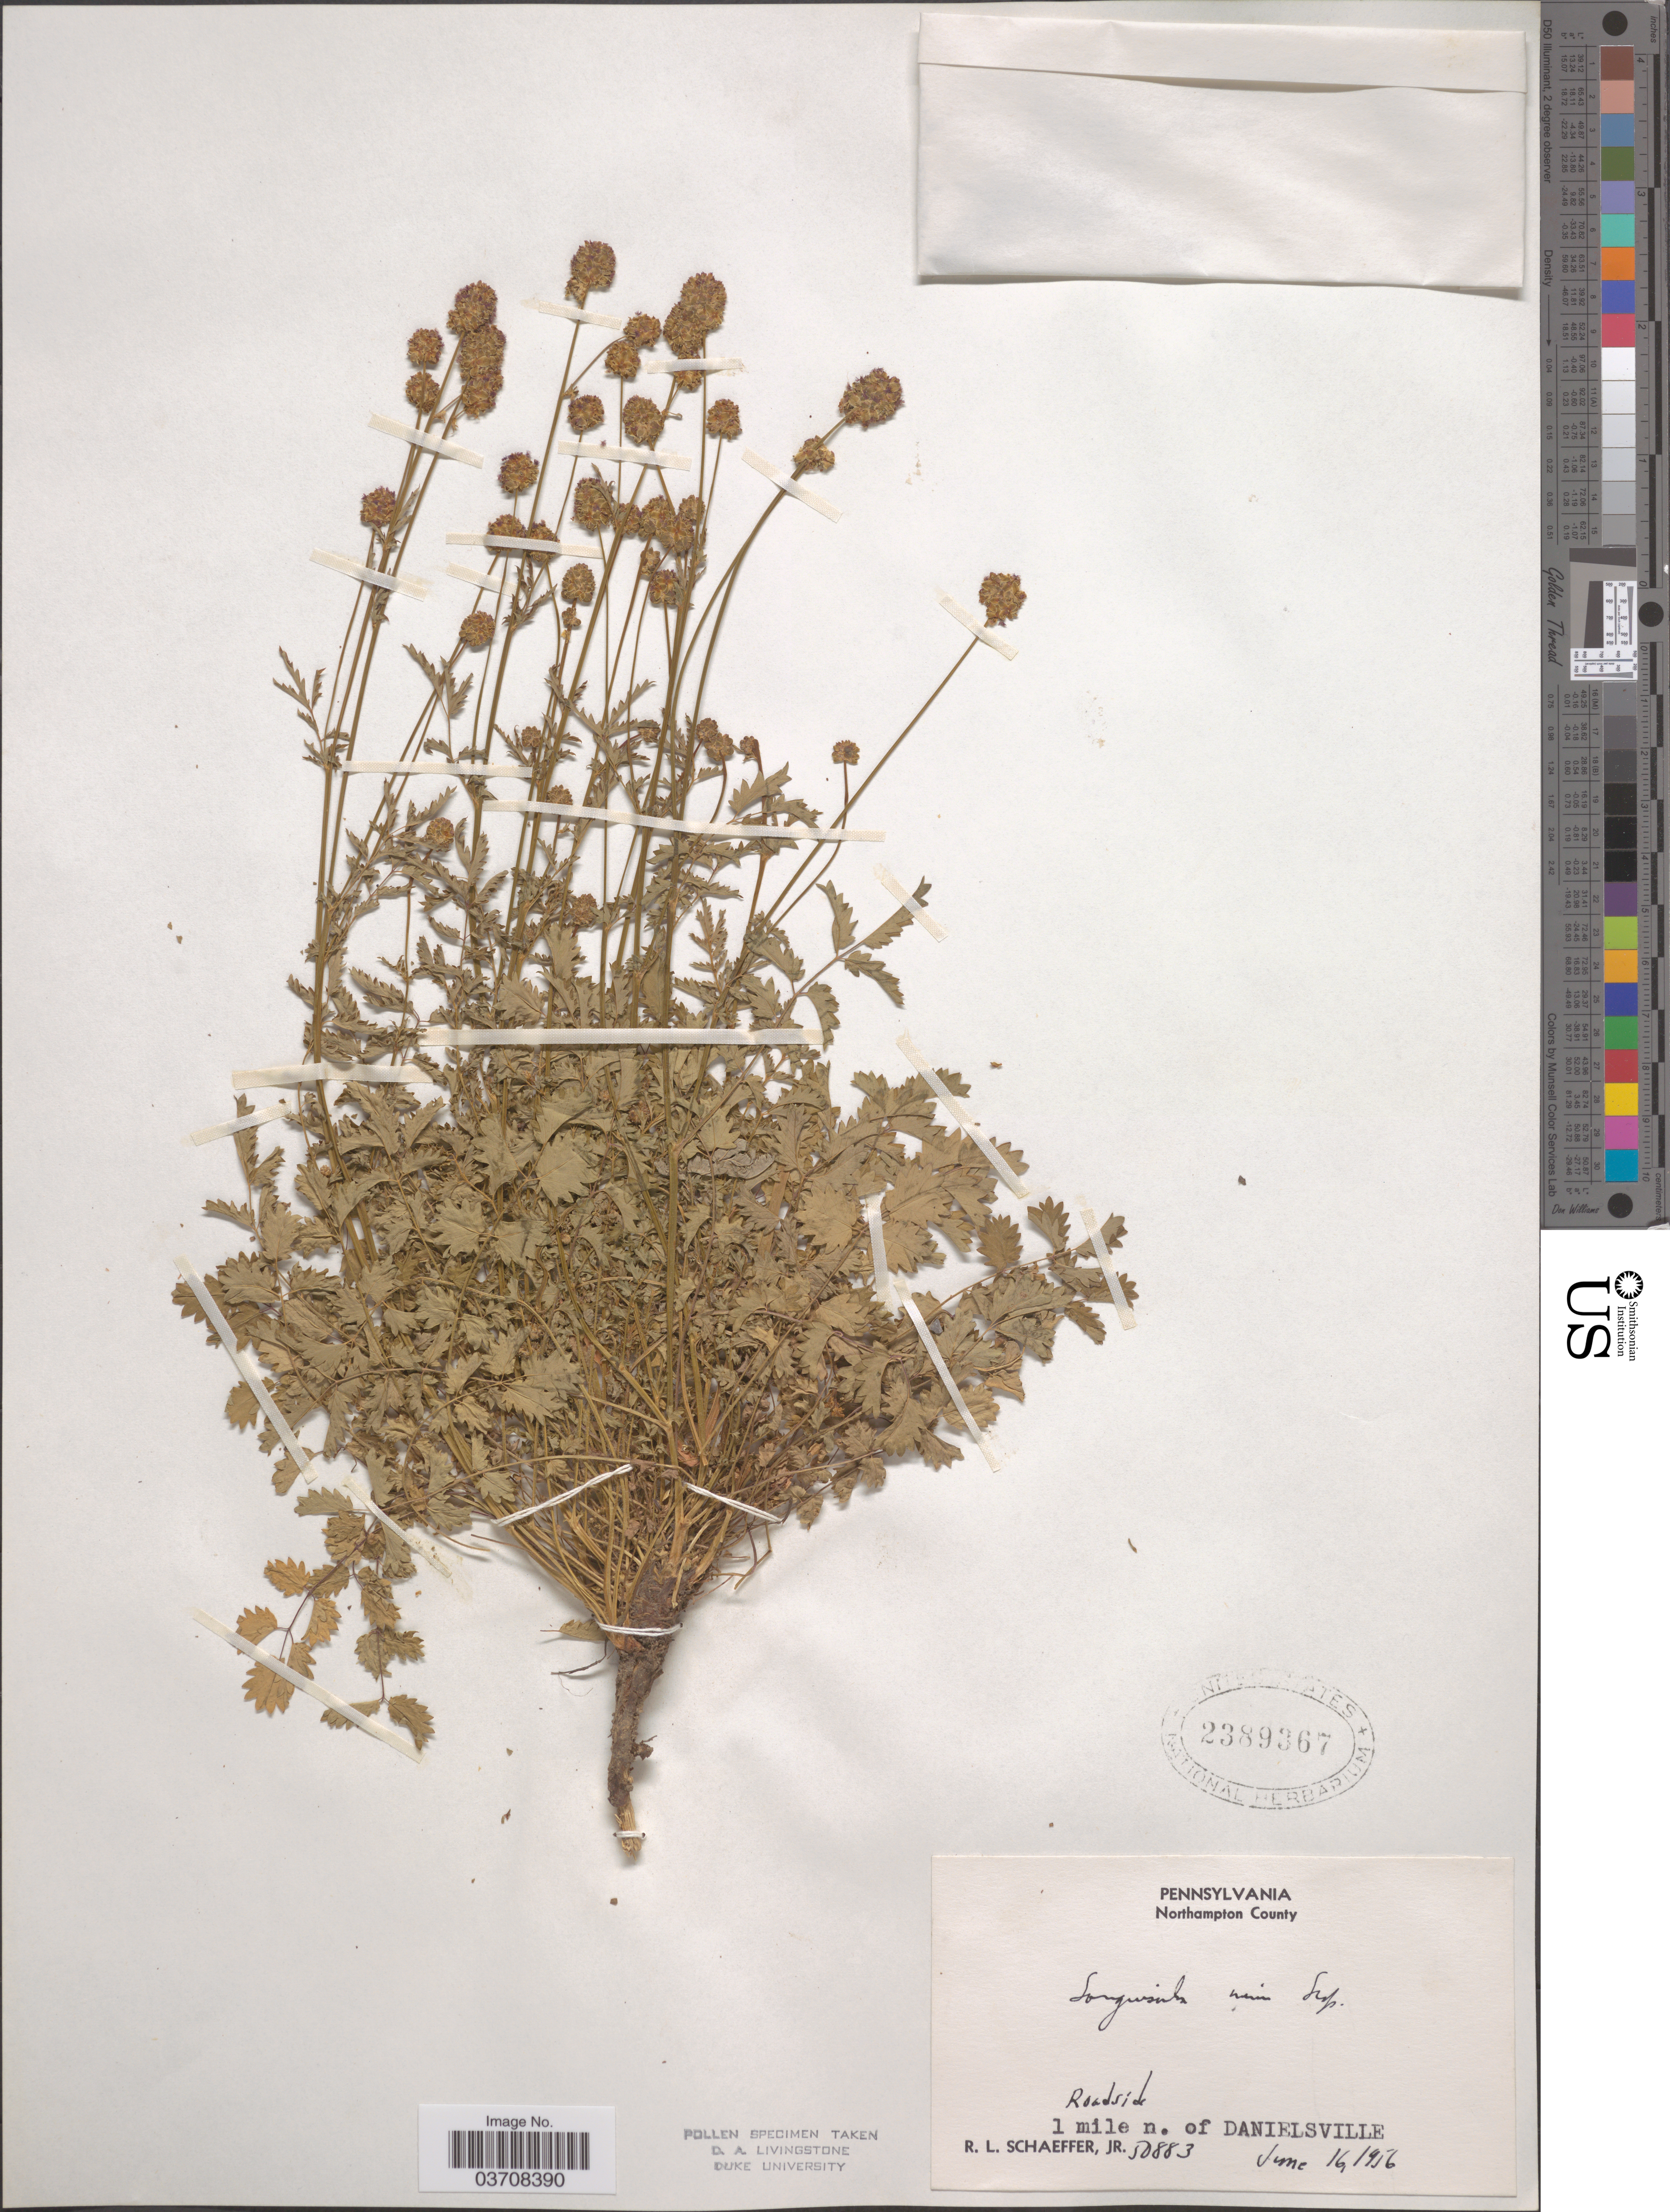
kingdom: Plantae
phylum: Tracheophyta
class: Magnoliopsida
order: Rosales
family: Rosaceae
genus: Sanguisorba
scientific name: Sanguisorba minor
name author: Scop.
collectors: R. L. Schaeffer Jr.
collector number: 50883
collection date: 1956-06-16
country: United States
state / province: Pennsylvania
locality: Northampton County. 1 mile n. of Danielsville.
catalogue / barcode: US 2389367